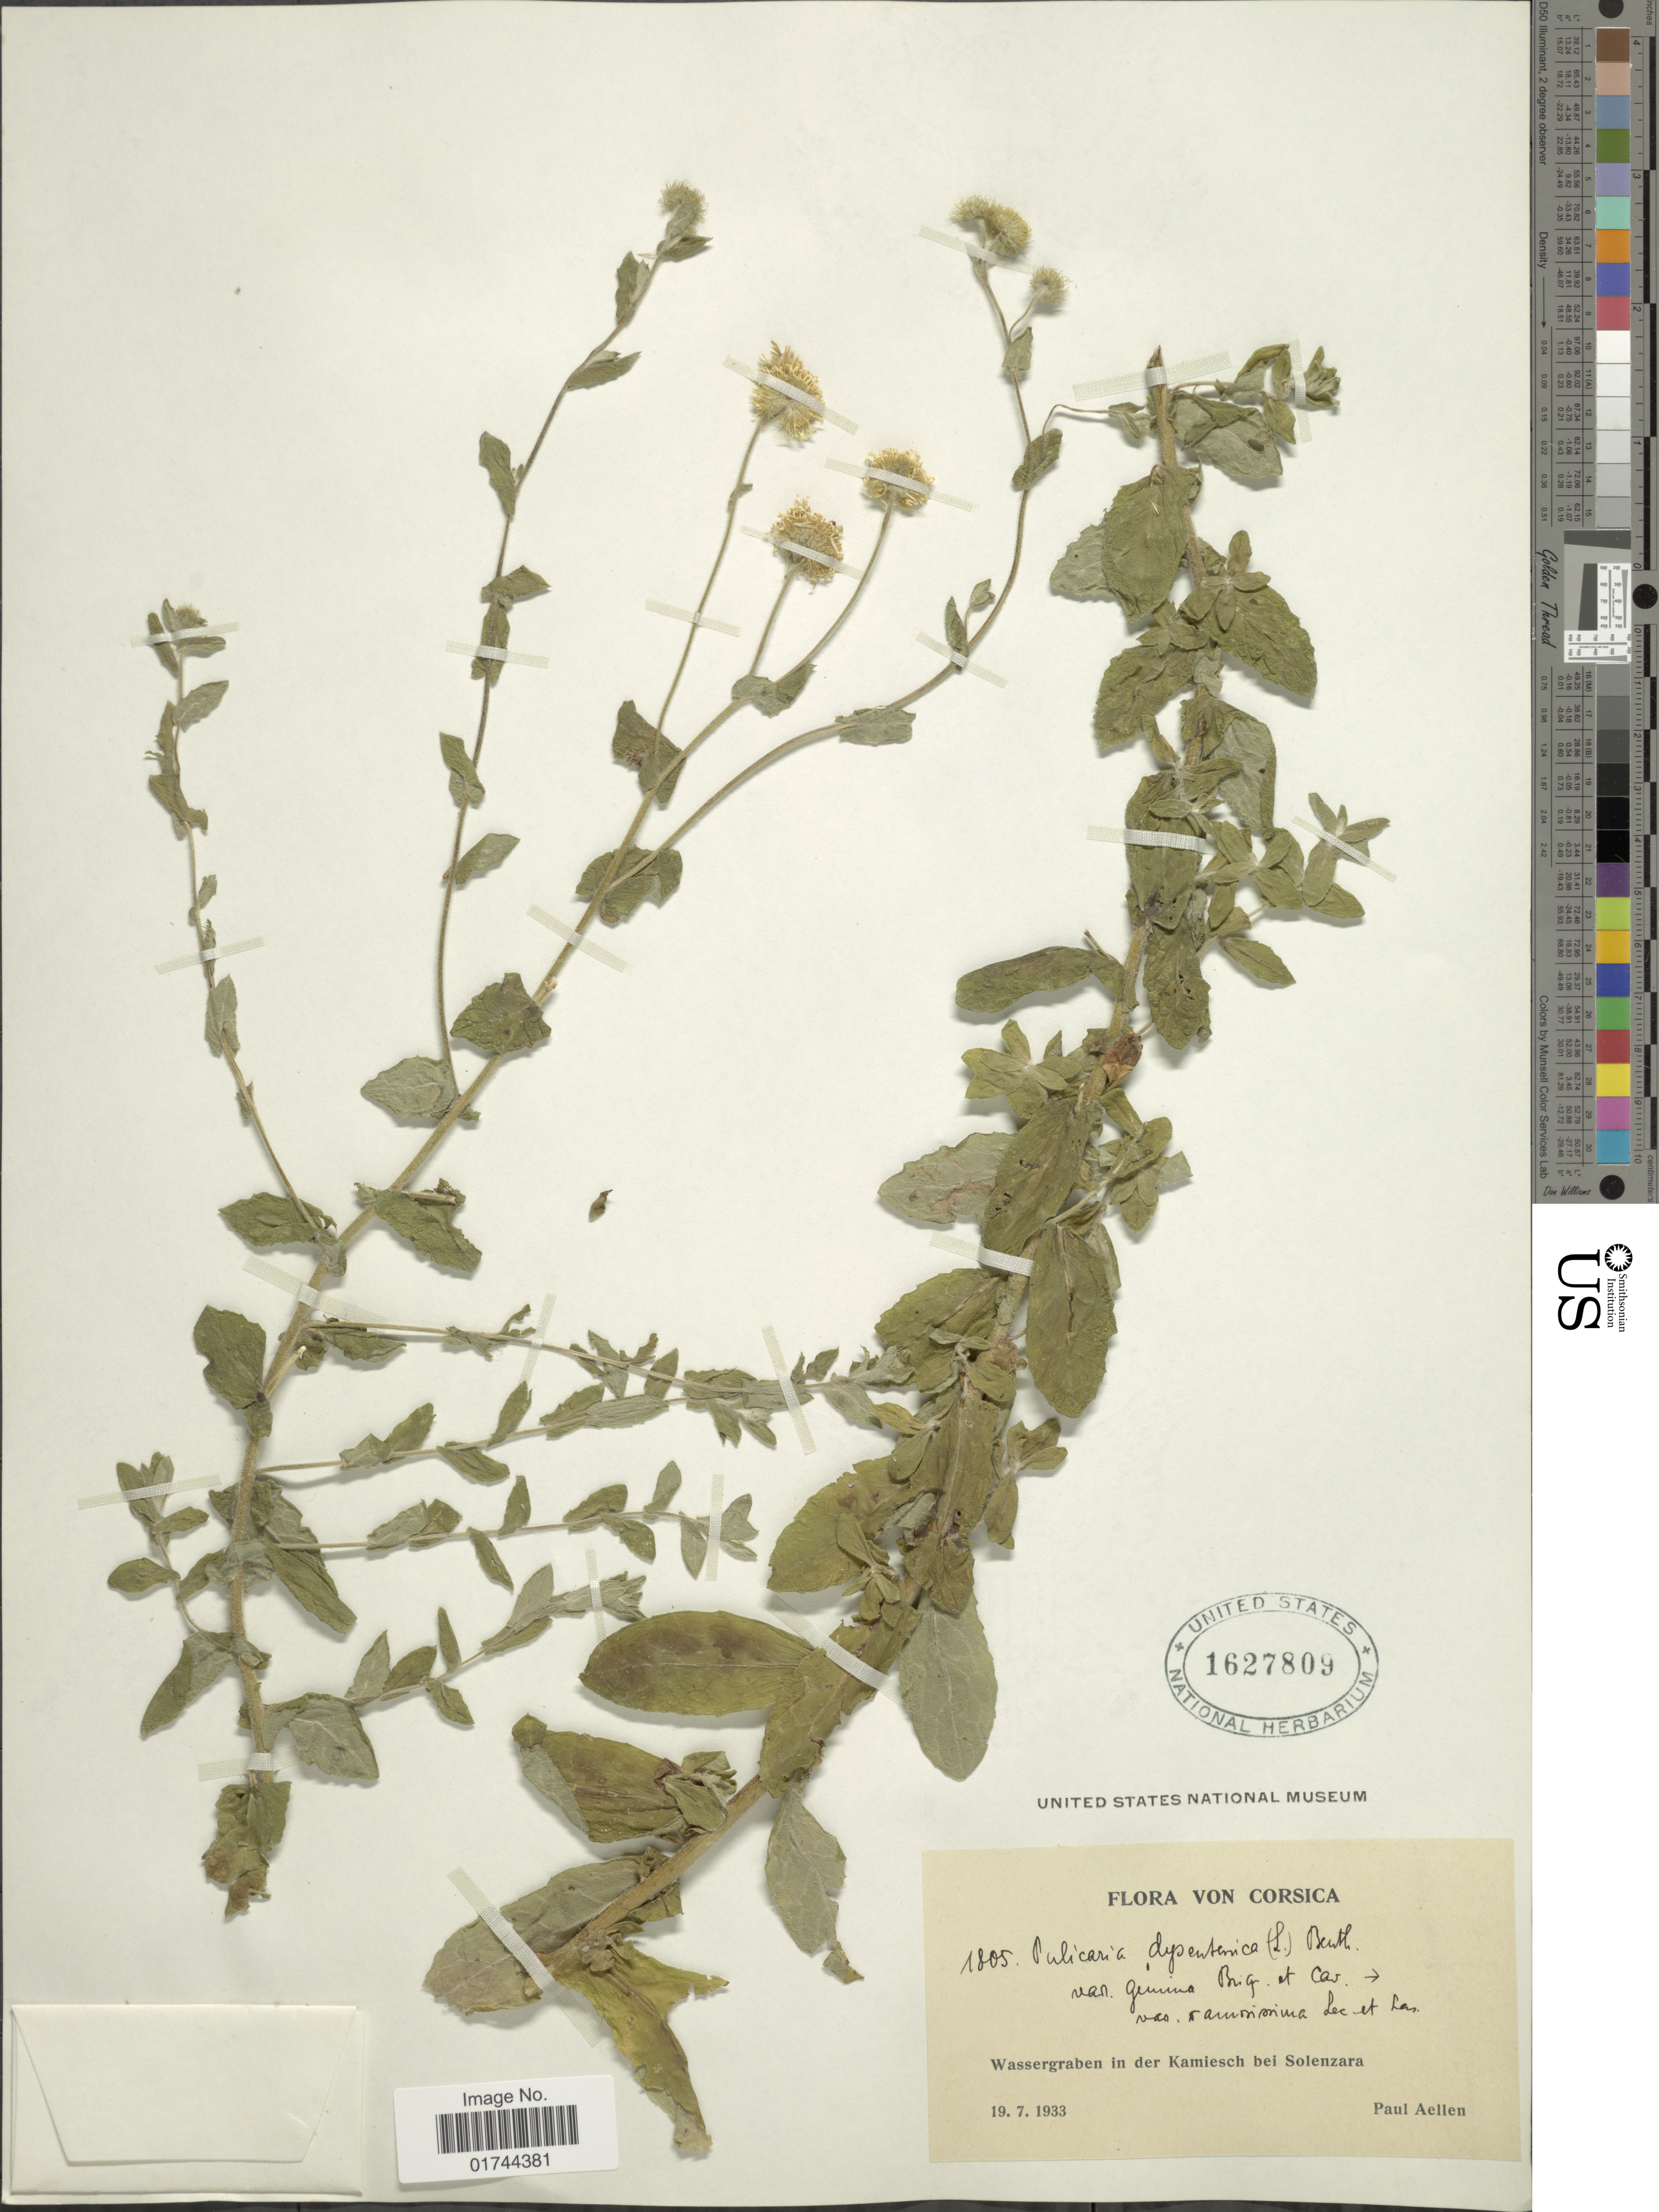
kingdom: Plantae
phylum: Tracheophyta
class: Magnoliopsida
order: Asterales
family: Asteraceae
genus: Pulicaria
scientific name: Pulicaria dysenterica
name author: (L.) Bernh.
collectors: P. Aellen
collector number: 1805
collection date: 1933-07-19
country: France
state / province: Corsica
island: Corse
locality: Wassergraben in der Kamiesch bei Solenzara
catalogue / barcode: US 1627809